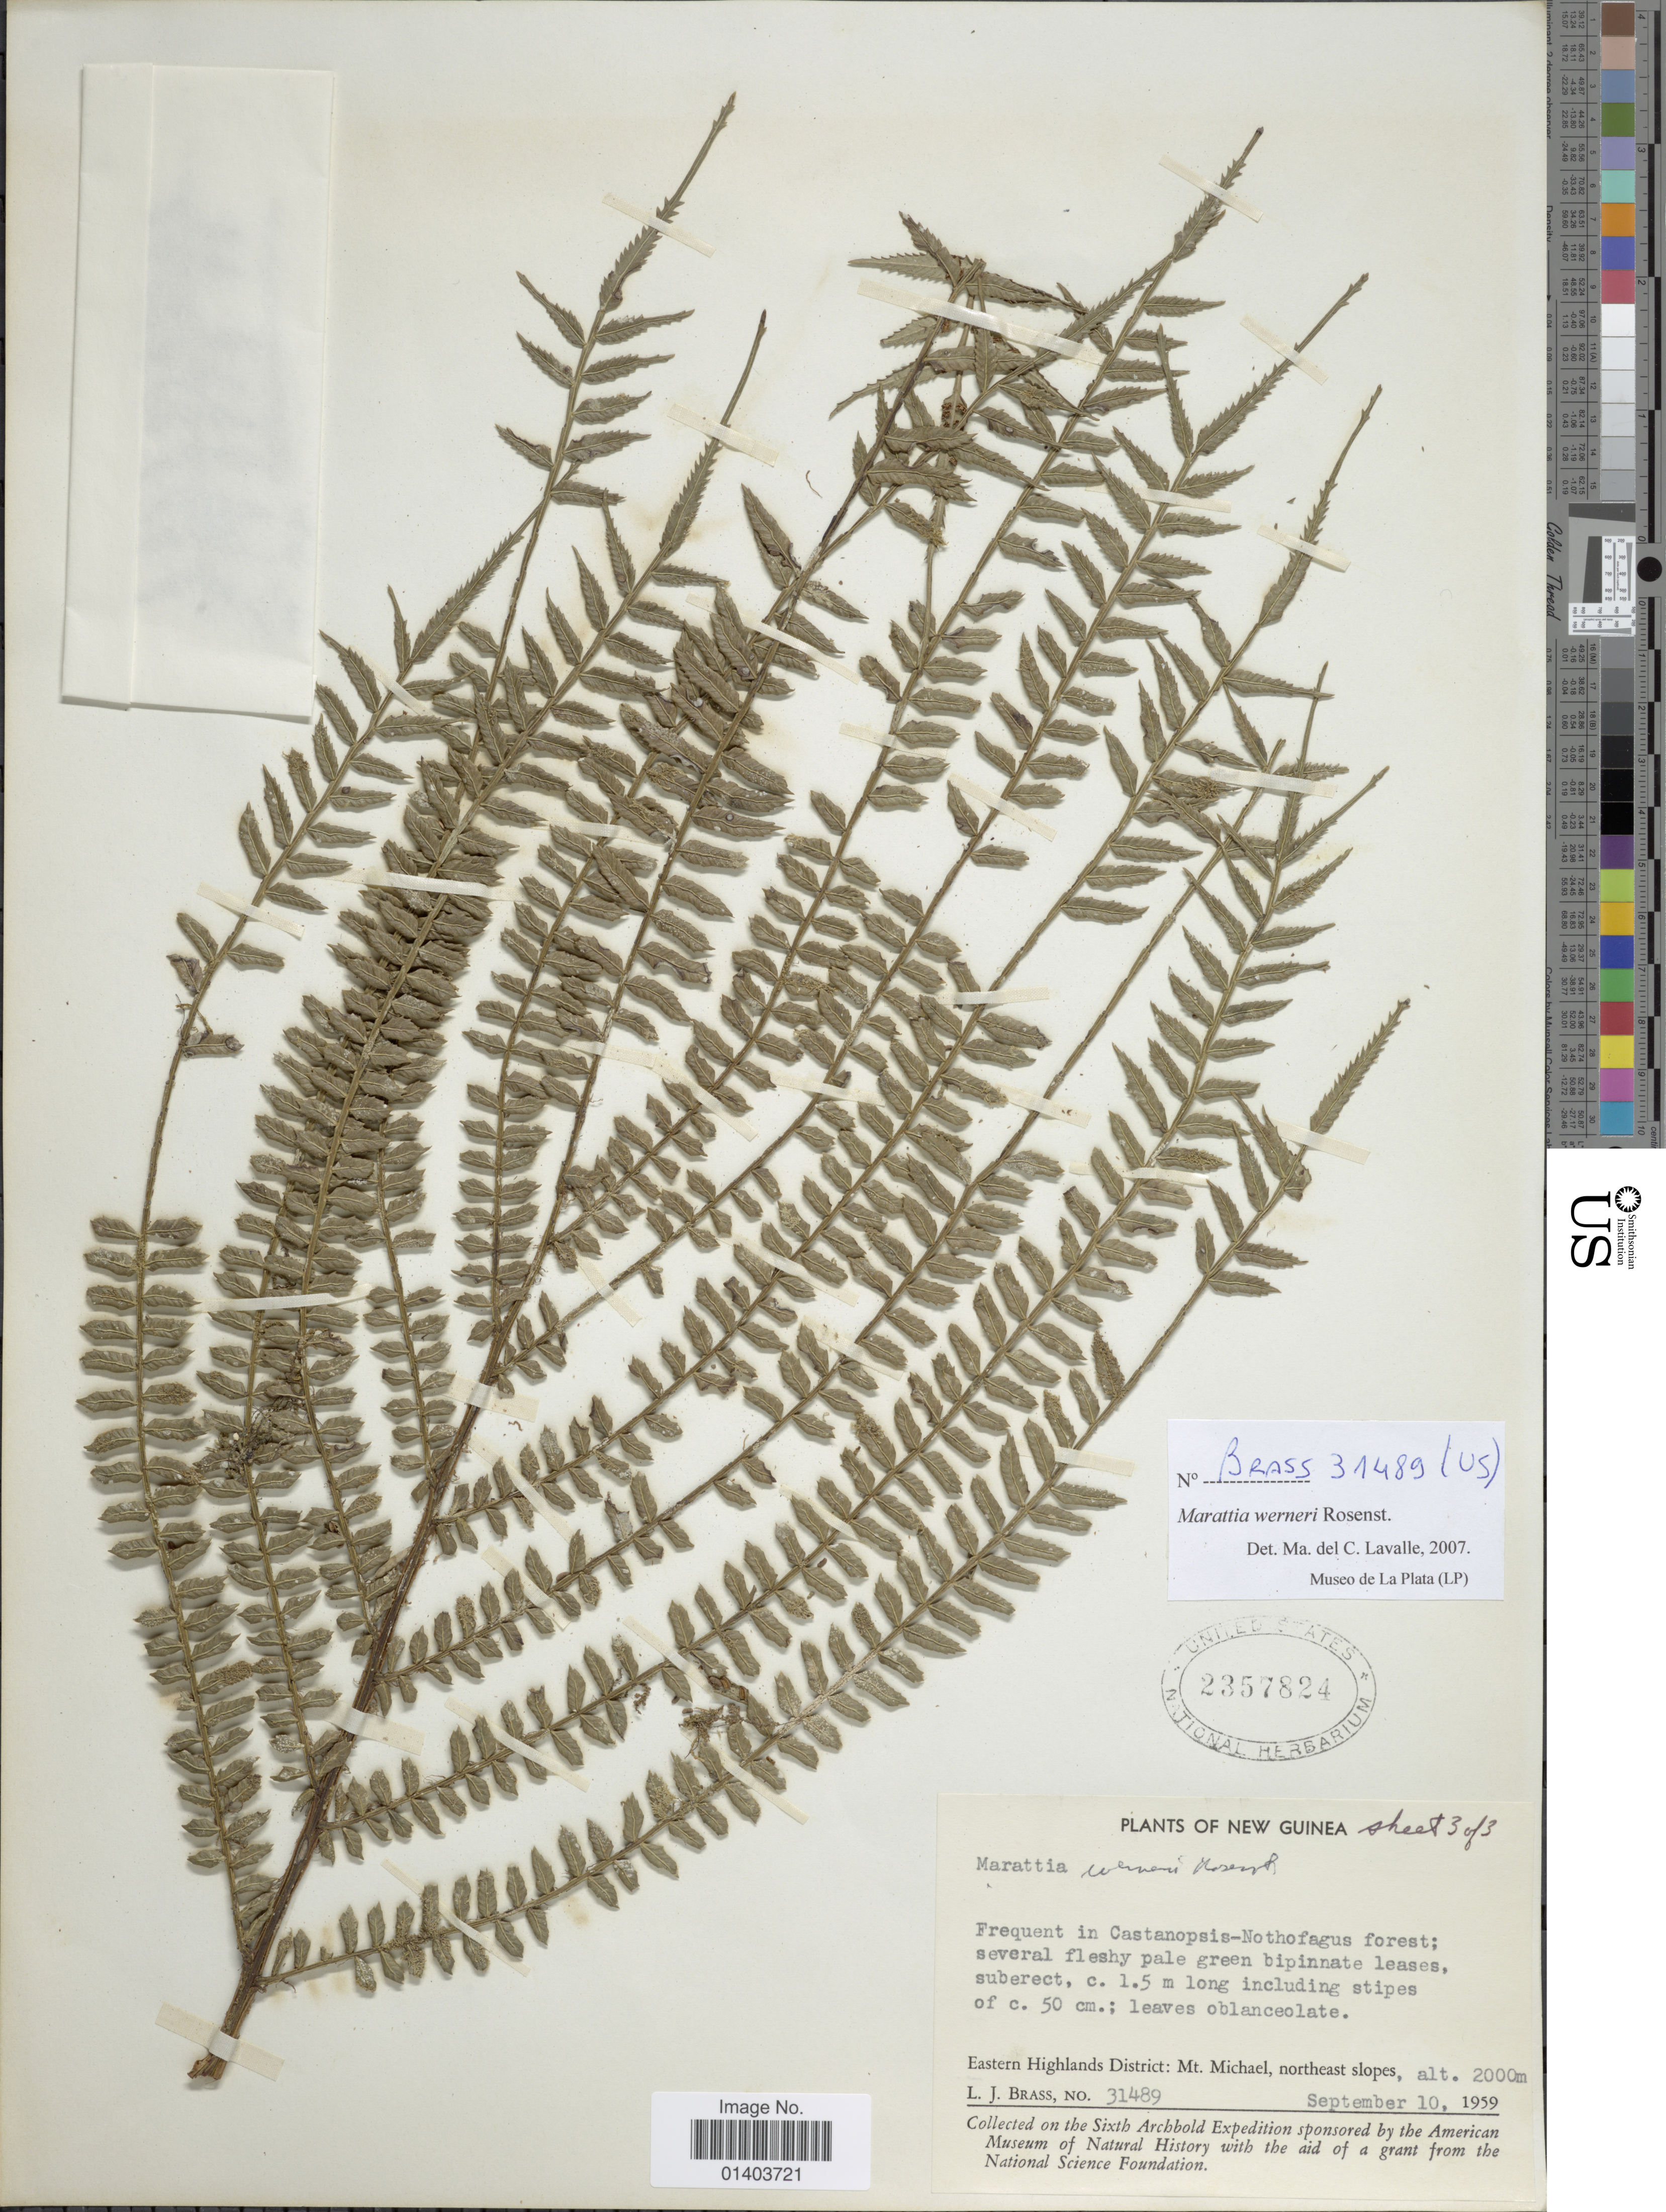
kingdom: Plantae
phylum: Tracheophyta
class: Polypodiopsida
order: Marattiales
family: Marattiaceae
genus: Ptisana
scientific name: Ptisana melanesica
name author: (Kuhn) Murdock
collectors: L. J. Brass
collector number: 31489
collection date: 1959-09-10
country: Papua New Guinea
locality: New Guinea, Eastern Highlands District: Mt Michael, northeast slopes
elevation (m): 2000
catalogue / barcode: US 2357824